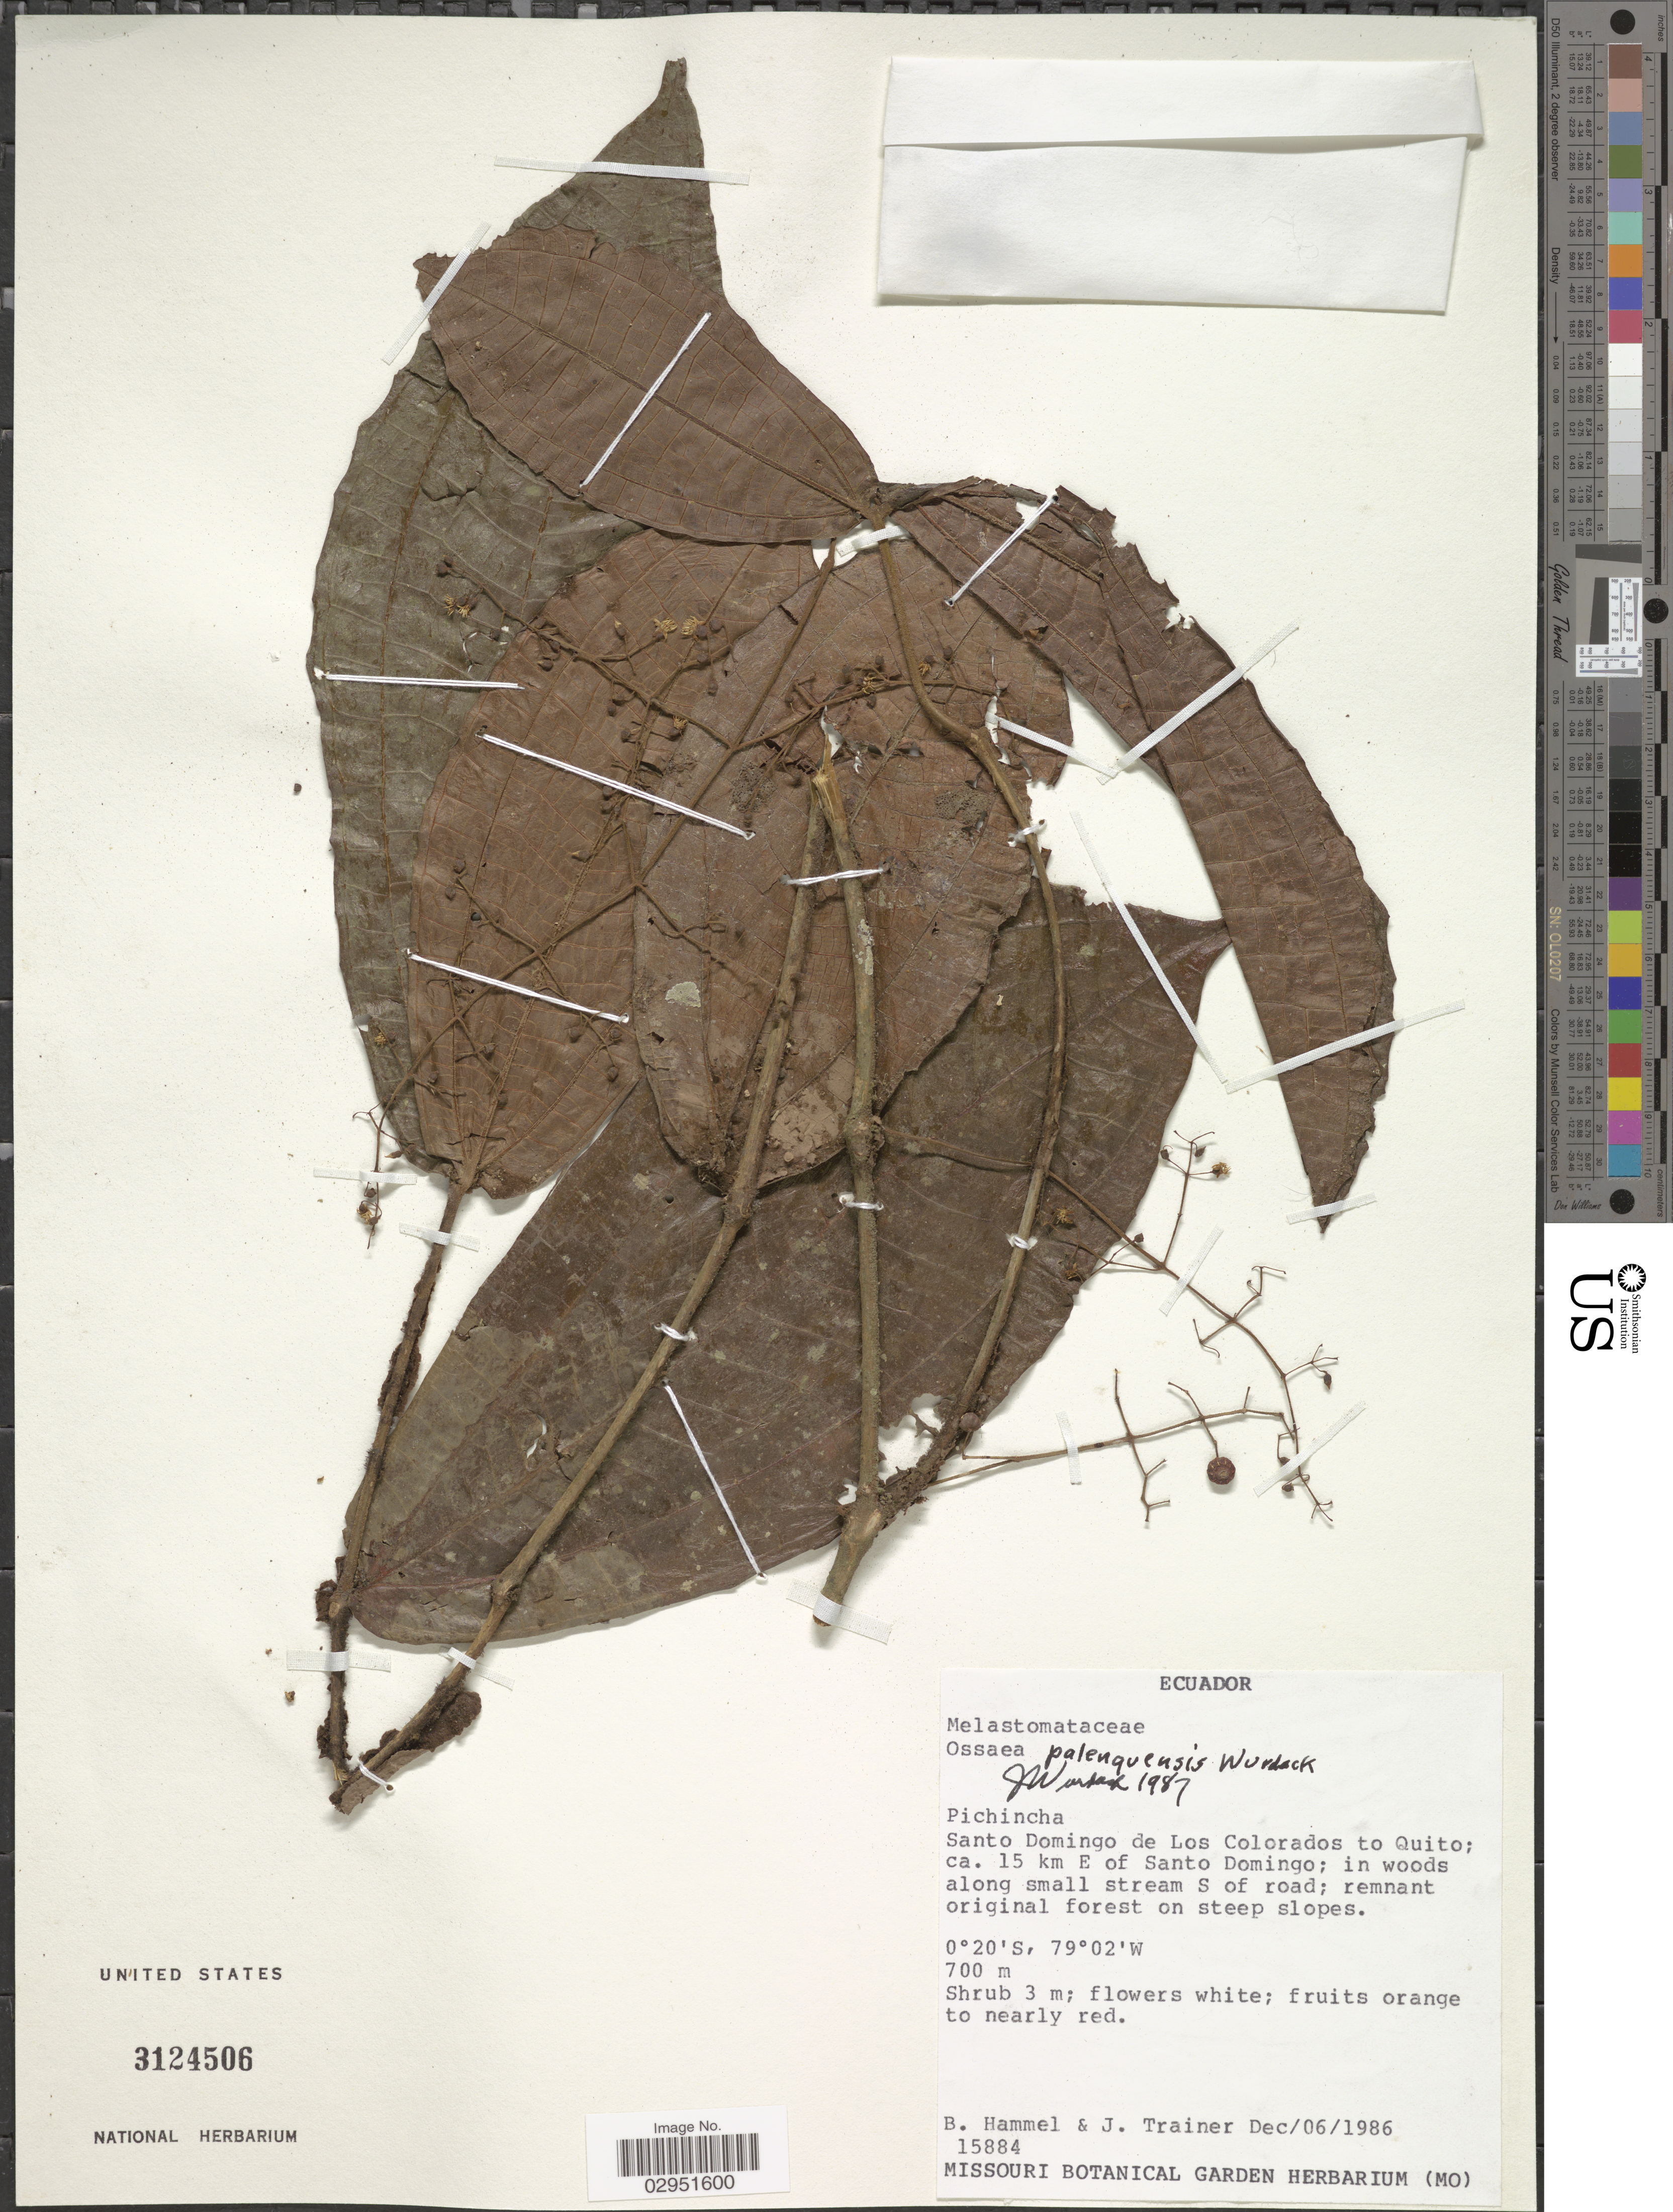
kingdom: Plantae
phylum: Tracheophyta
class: Magnoliopsida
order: Myrtales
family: Melastomataceae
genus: Ossaea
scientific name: Ossaea palenquensis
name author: Wurdack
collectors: B. Hammel & J. Trainer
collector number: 15884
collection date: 1986-12-06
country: Ecuador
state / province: Pichincha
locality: Santo Domingo de Los Colorados to Quito; ca. 15 km E of Santo Domingo.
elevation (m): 700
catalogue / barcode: US 3124506